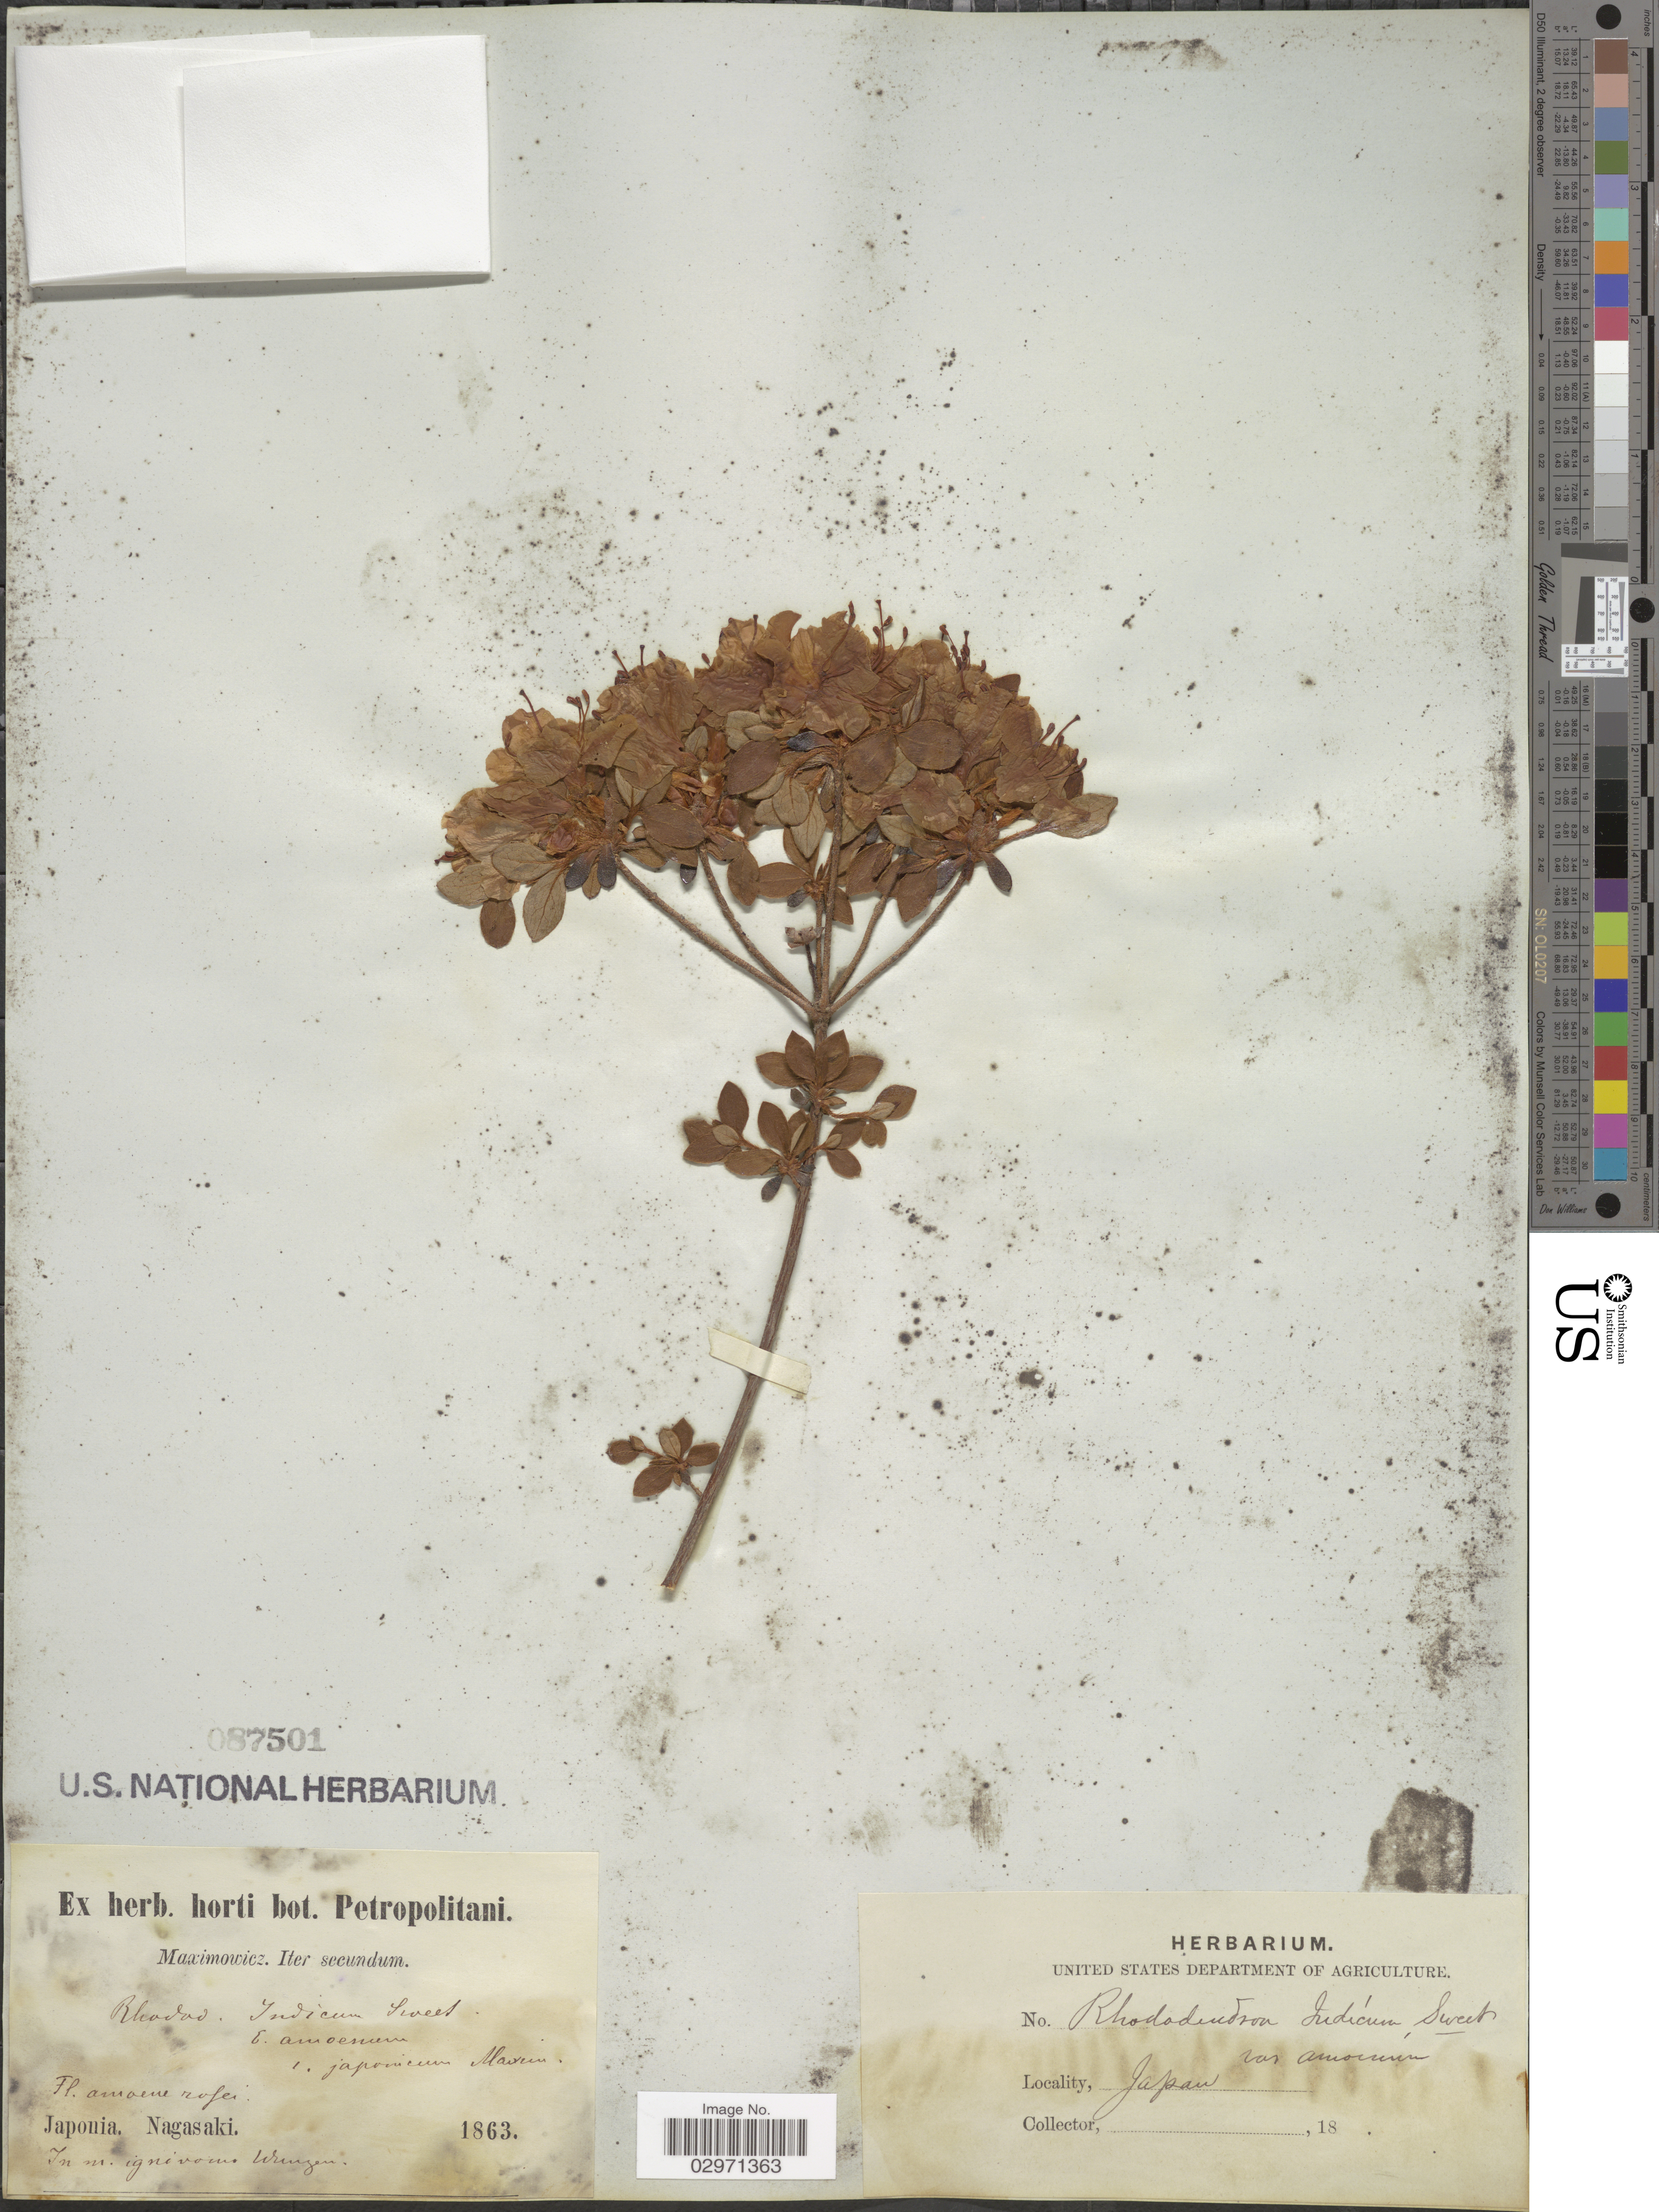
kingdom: Plantae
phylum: Tracheophyta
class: Magnoliopsida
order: Ericales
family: Ericaceae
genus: Rhododendron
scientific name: Rhododendron indicum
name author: (L.) Sweet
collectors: Maximowicz, --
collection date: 1863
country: Japan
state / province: Nagasaki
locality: In m. igminomo Wunzen.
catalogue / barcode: US 87501